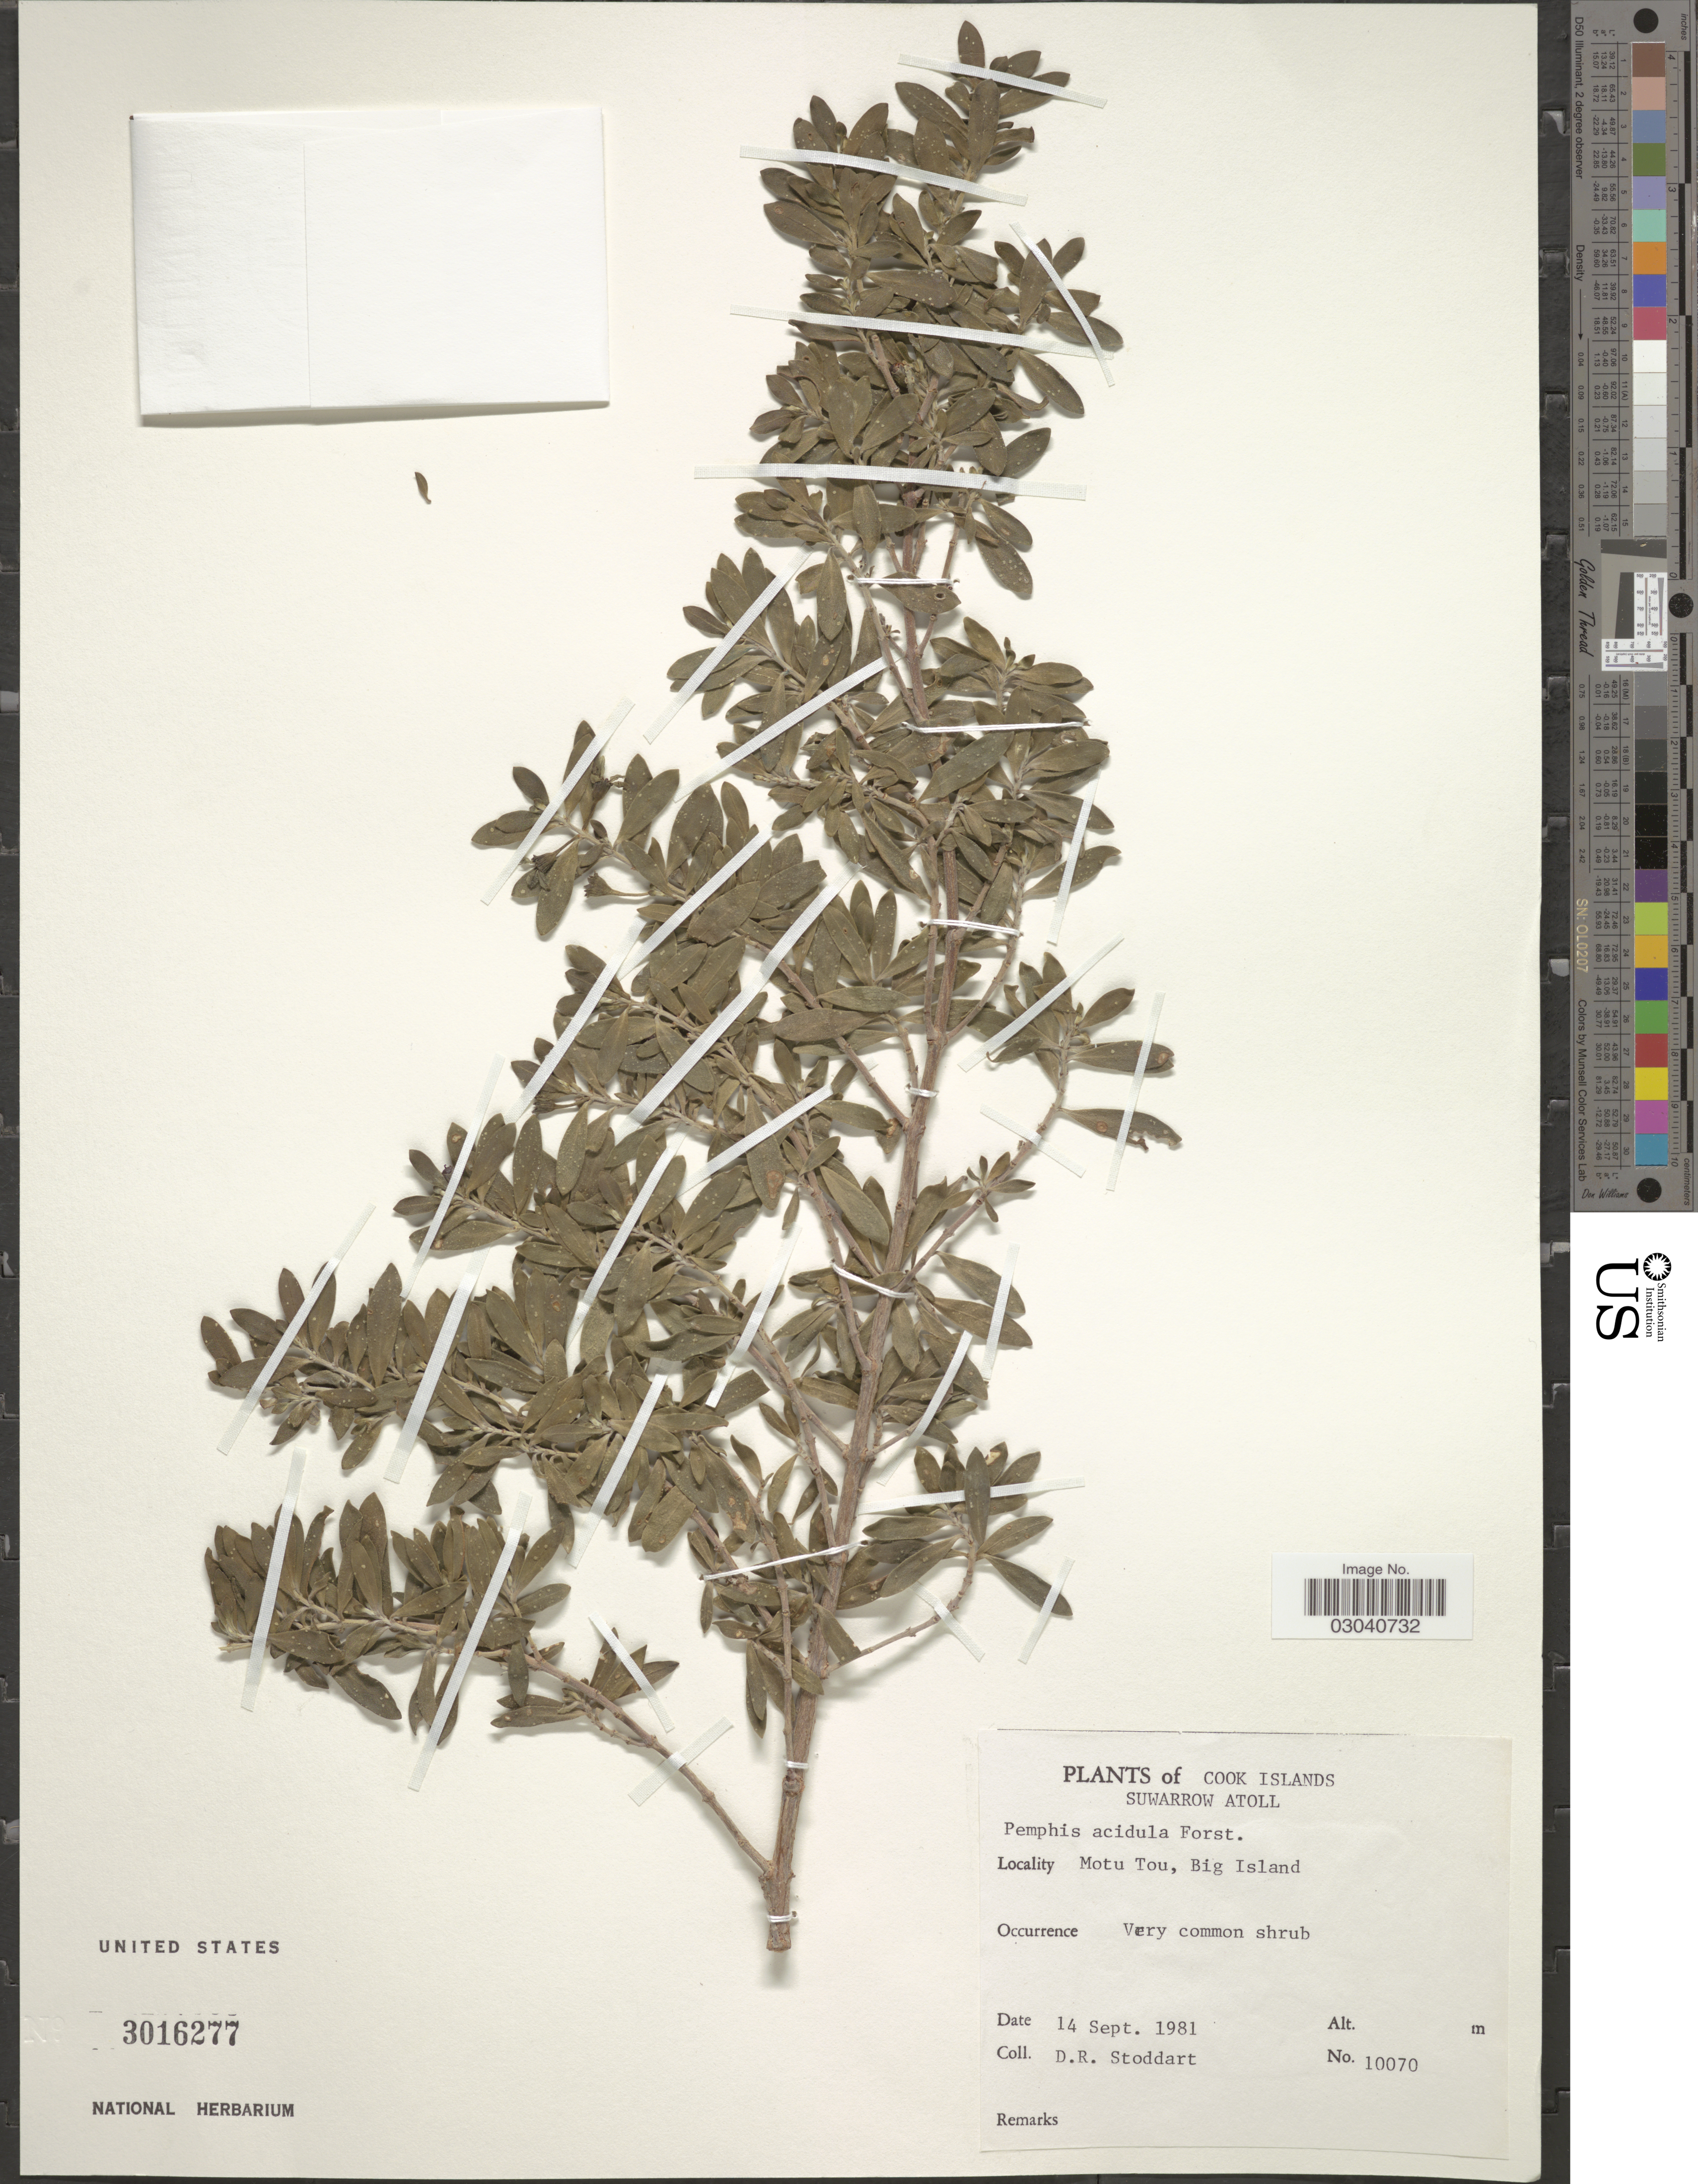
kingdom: Plantae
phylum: Tracheophyta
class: Magnoliopsida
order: Myrtales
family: Lythraceae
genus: Pemphis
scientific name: Pemphis acidula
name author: J.R. Forst. & G. Forst.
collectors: D. R. Stoddart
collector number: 10070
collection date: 1981-09-14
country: Cook Islands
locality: Suwarrow Atoll. Motu Tou, Big Island.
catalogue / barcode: US 3016277